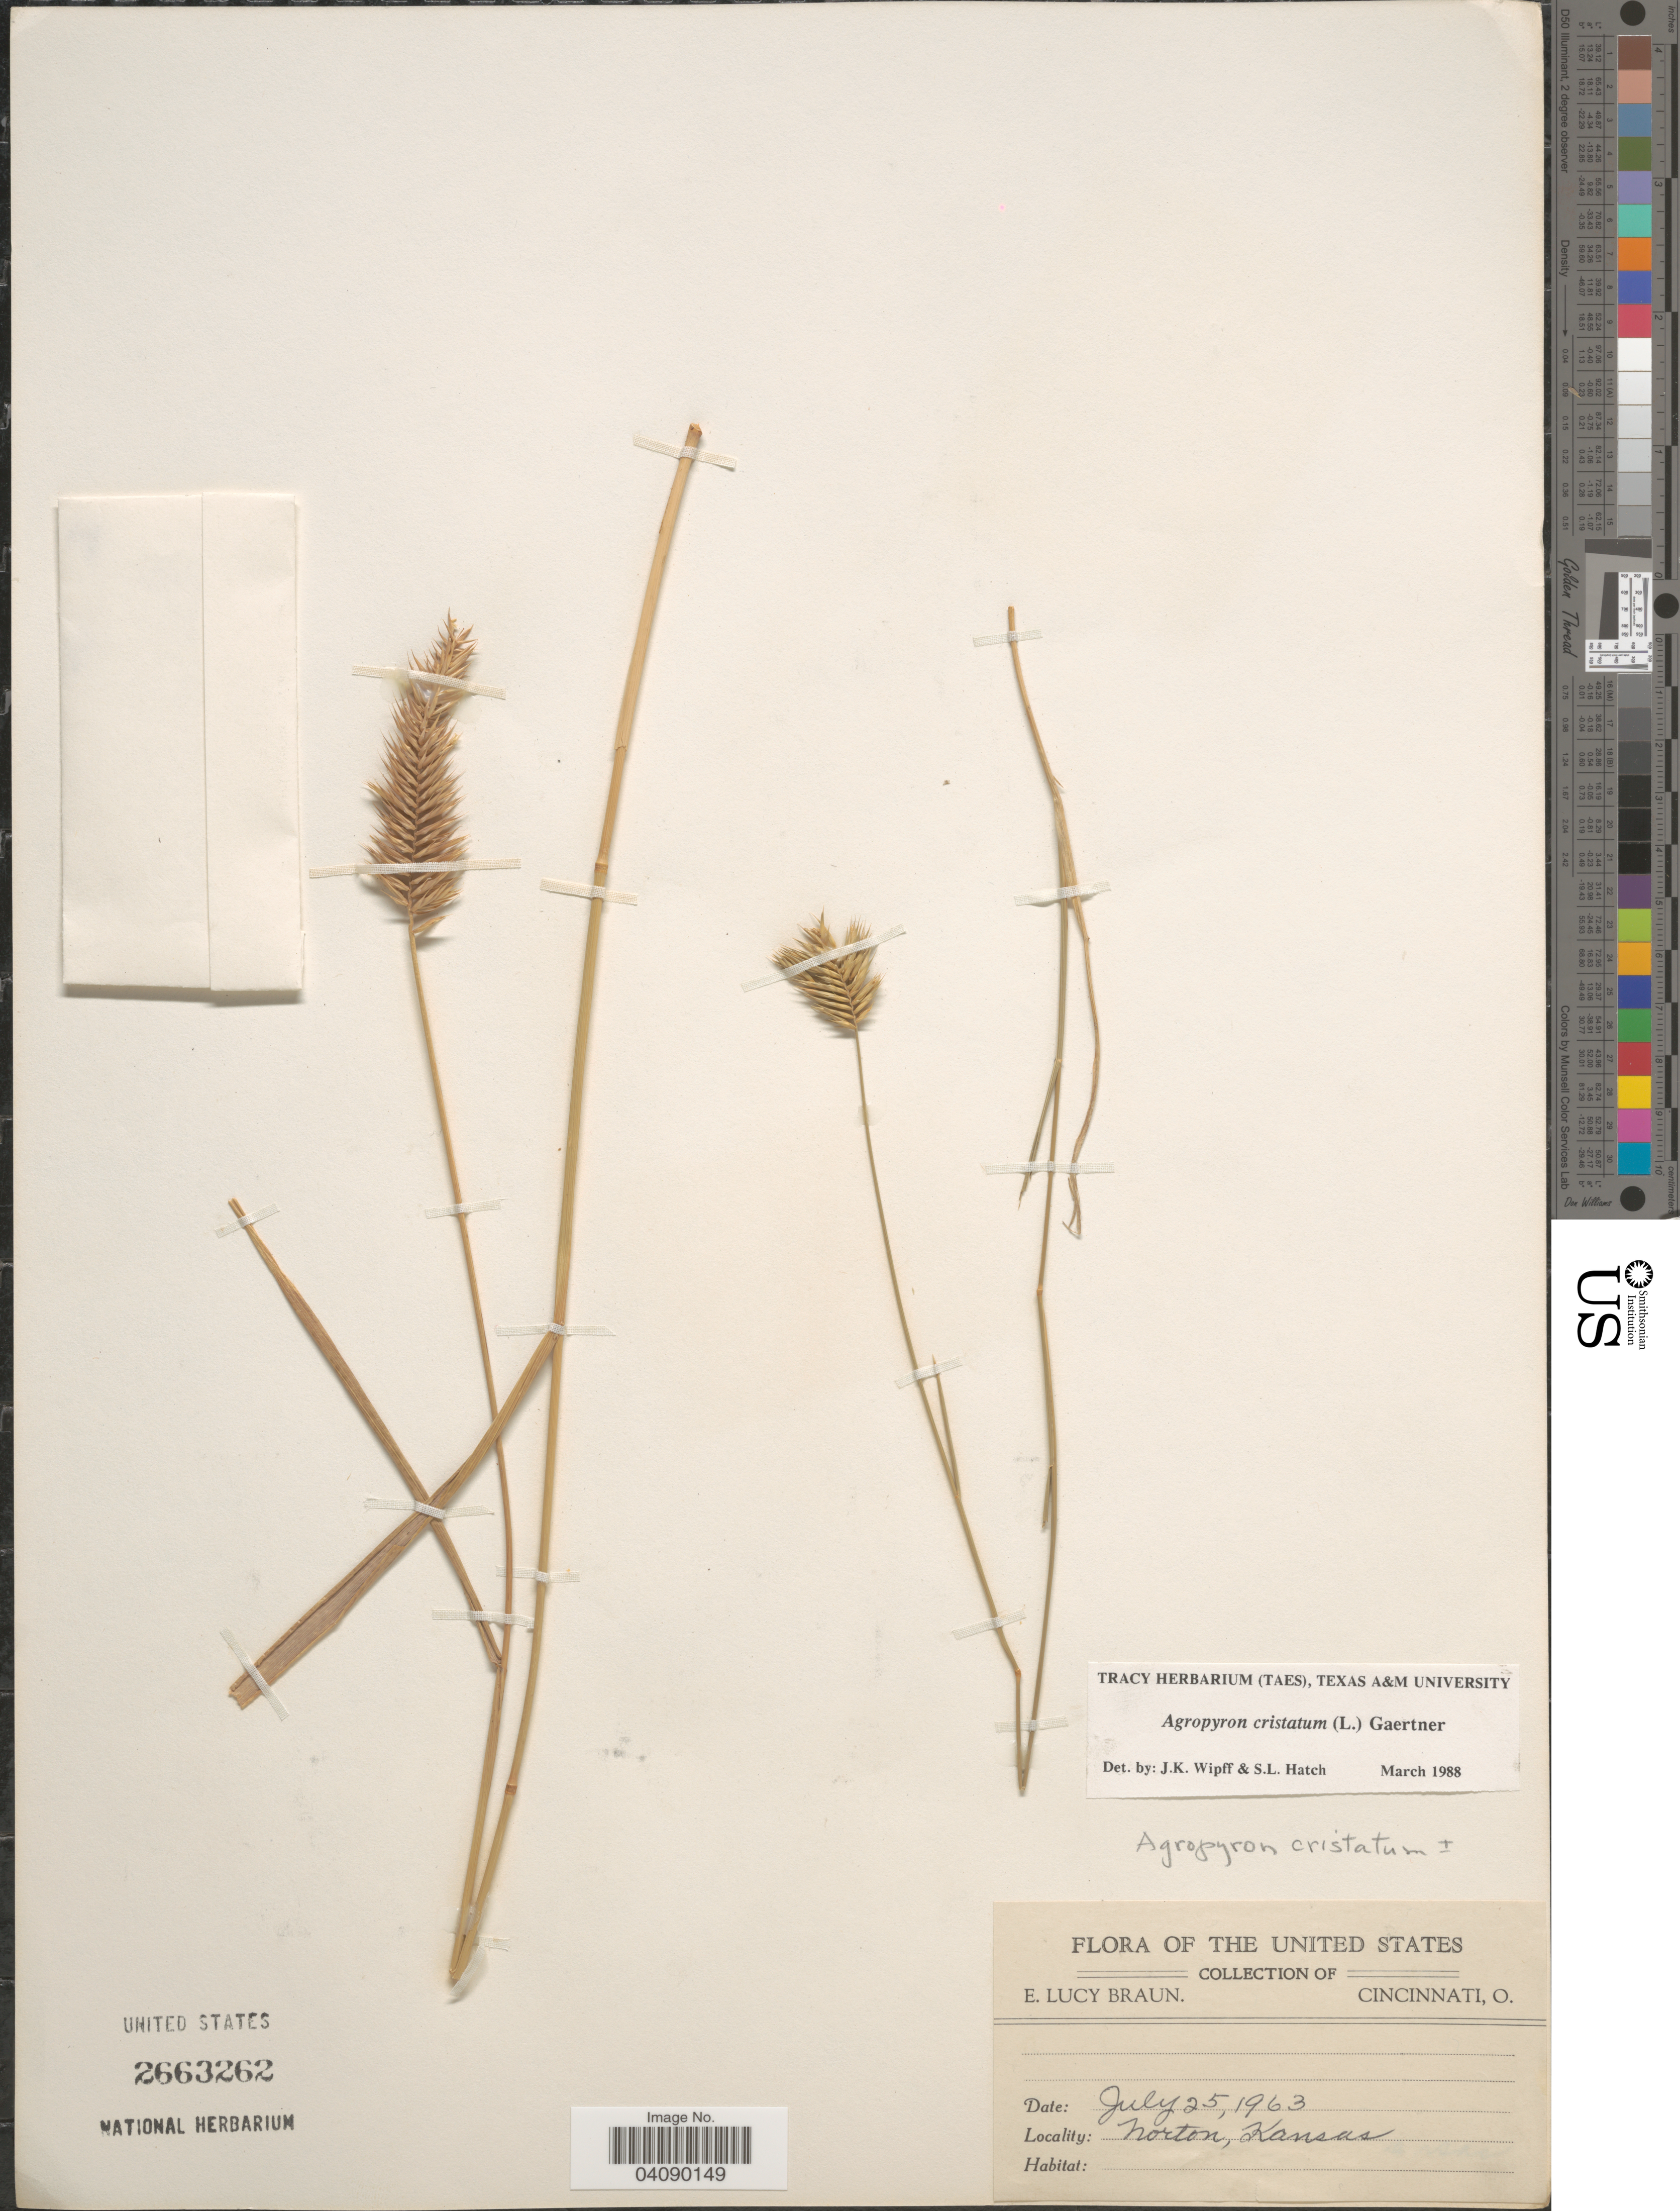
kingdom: Plantae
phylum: Tracheophyta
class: Liliopsida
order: Poales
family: Poaceae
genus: Agropyron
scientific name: Agropyron cristatum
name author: (L.) Gaertn.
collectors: E. L. Braun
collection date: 1963-07-25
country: United States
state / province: Kansas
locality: Norton.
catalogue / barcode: US 2663262